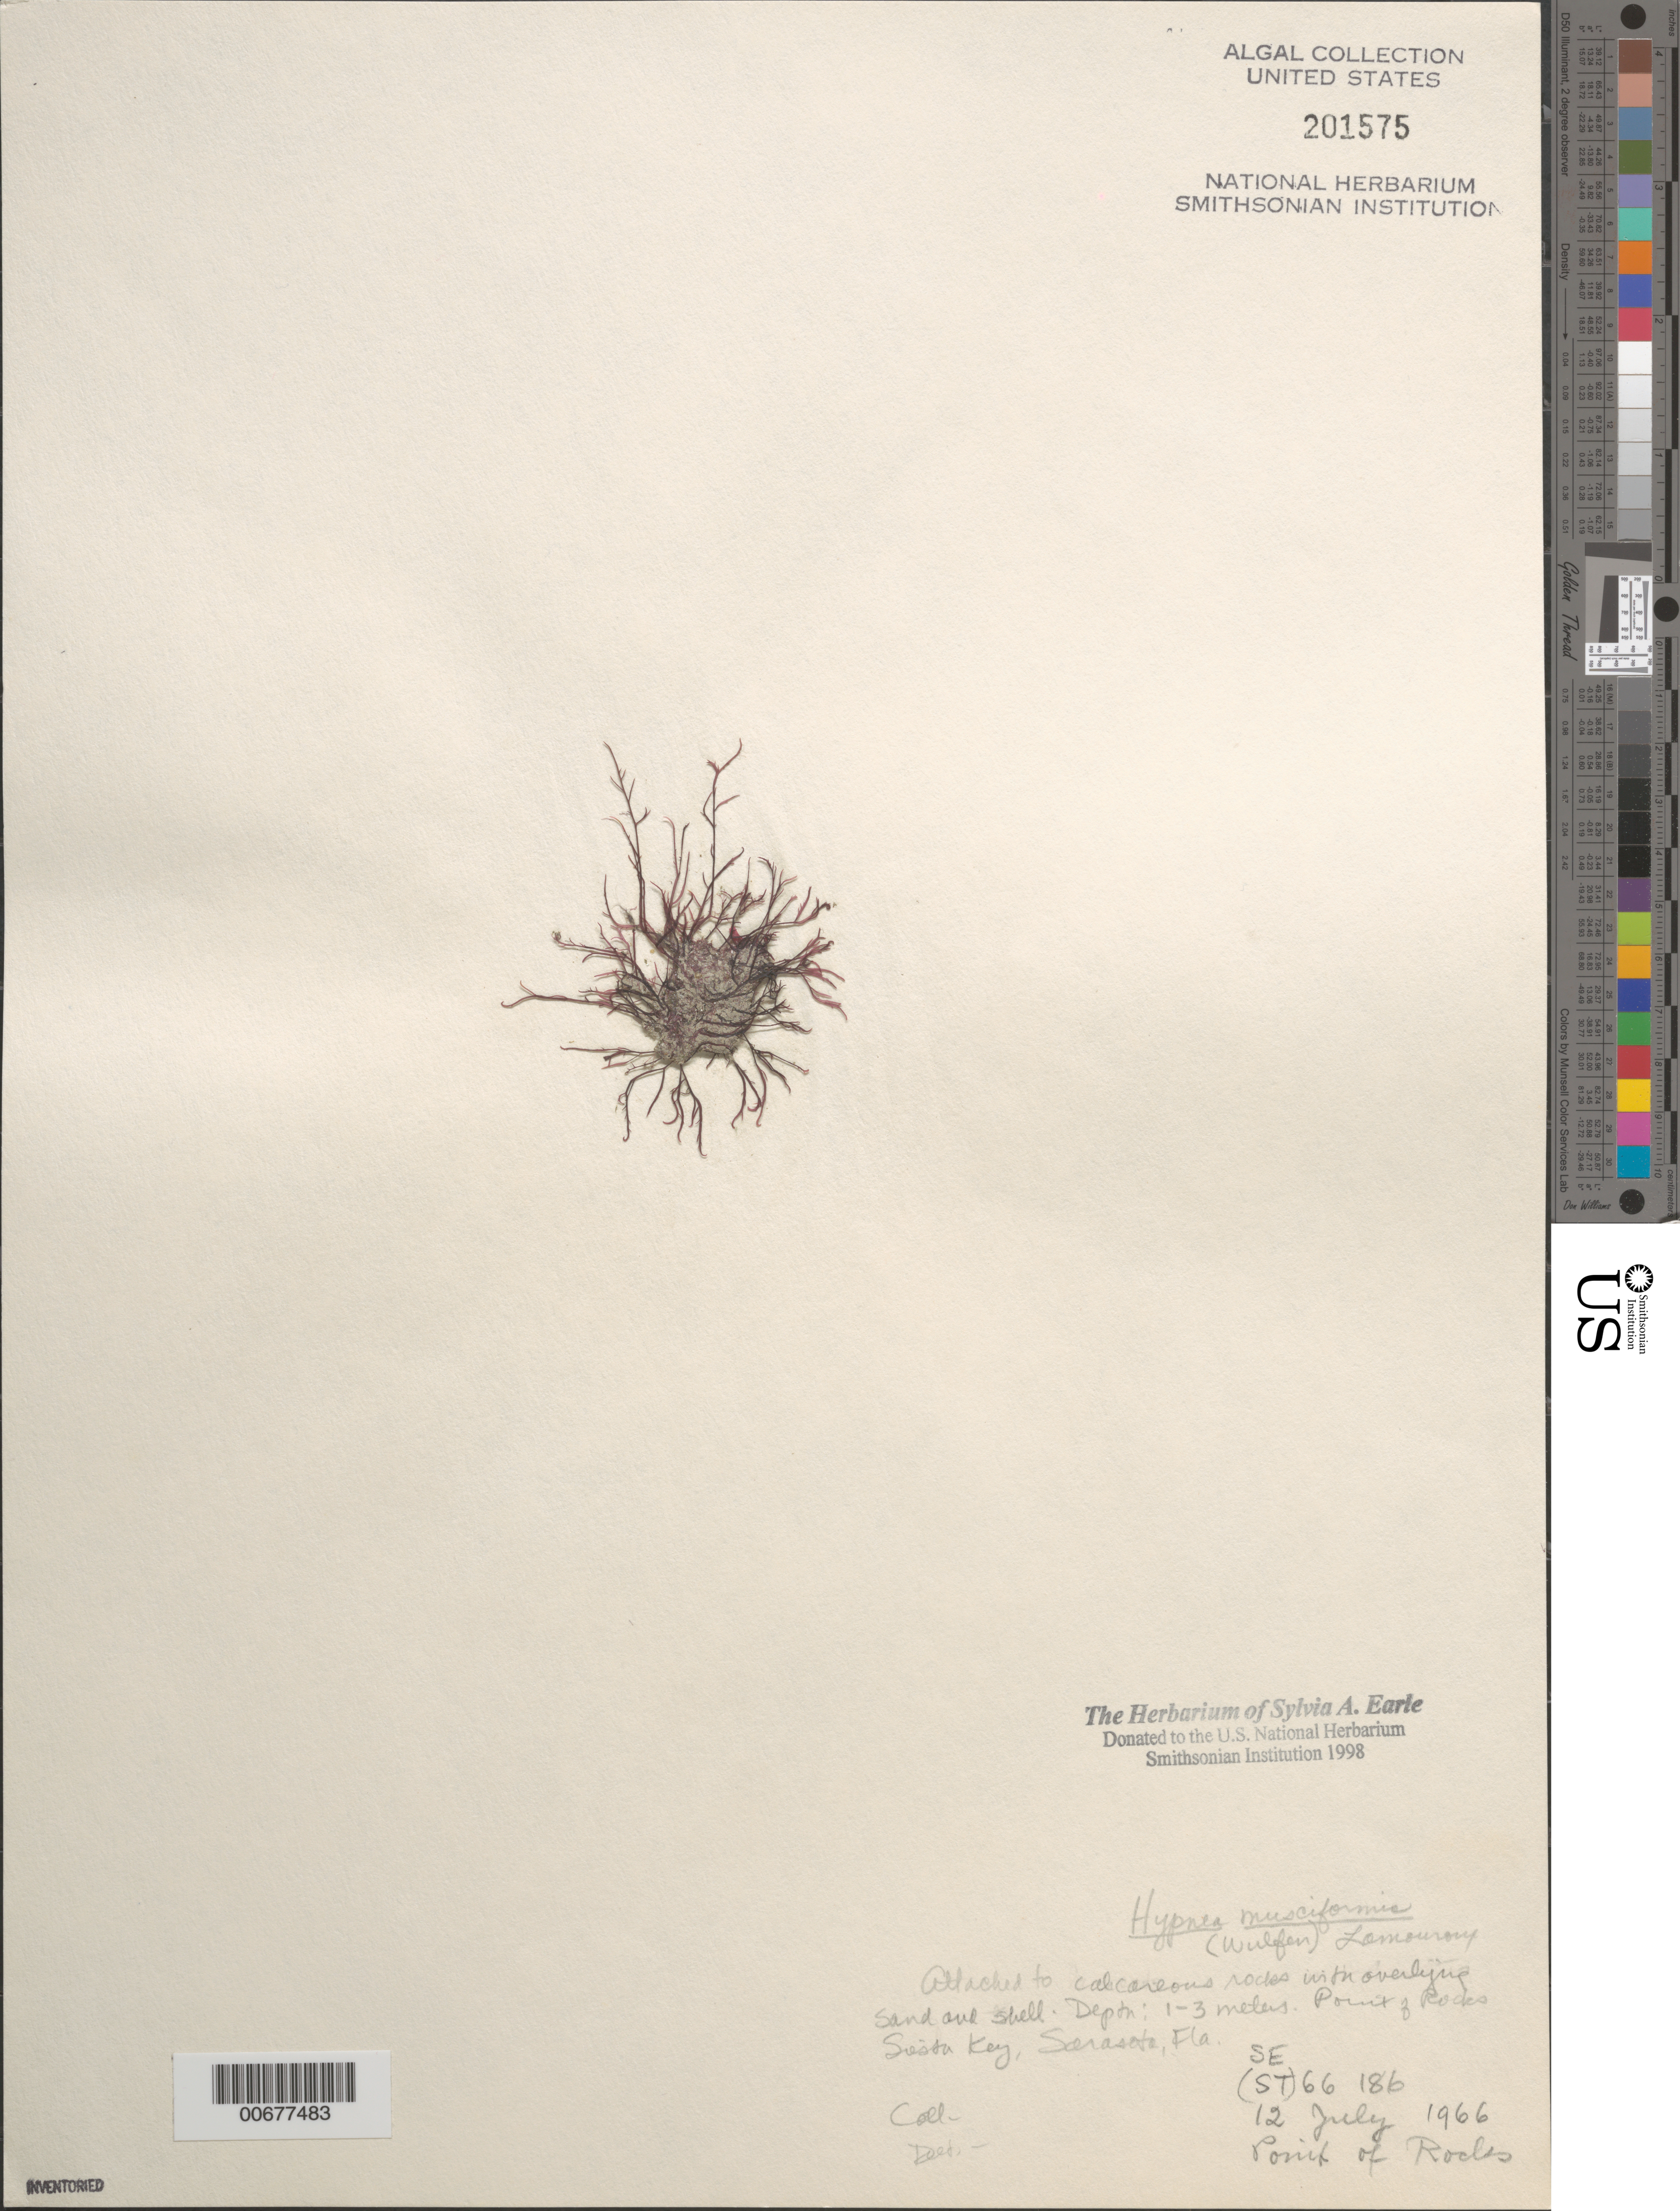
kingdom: Plantae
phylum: Rhodophyta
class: Florideophyceae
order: Gigartinales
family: Cystocloniaceae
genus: Hypnea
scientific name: Hypnea musciformis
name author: (Wulfen) J.V.Lamouroux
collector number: SE 66186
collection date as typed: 12 Jul 1966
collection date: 1966-07-12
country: United States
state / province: Florida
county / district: Sarasota County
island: Siesta Key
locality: Point of Rocks, Sarasota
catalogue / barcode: US 201575